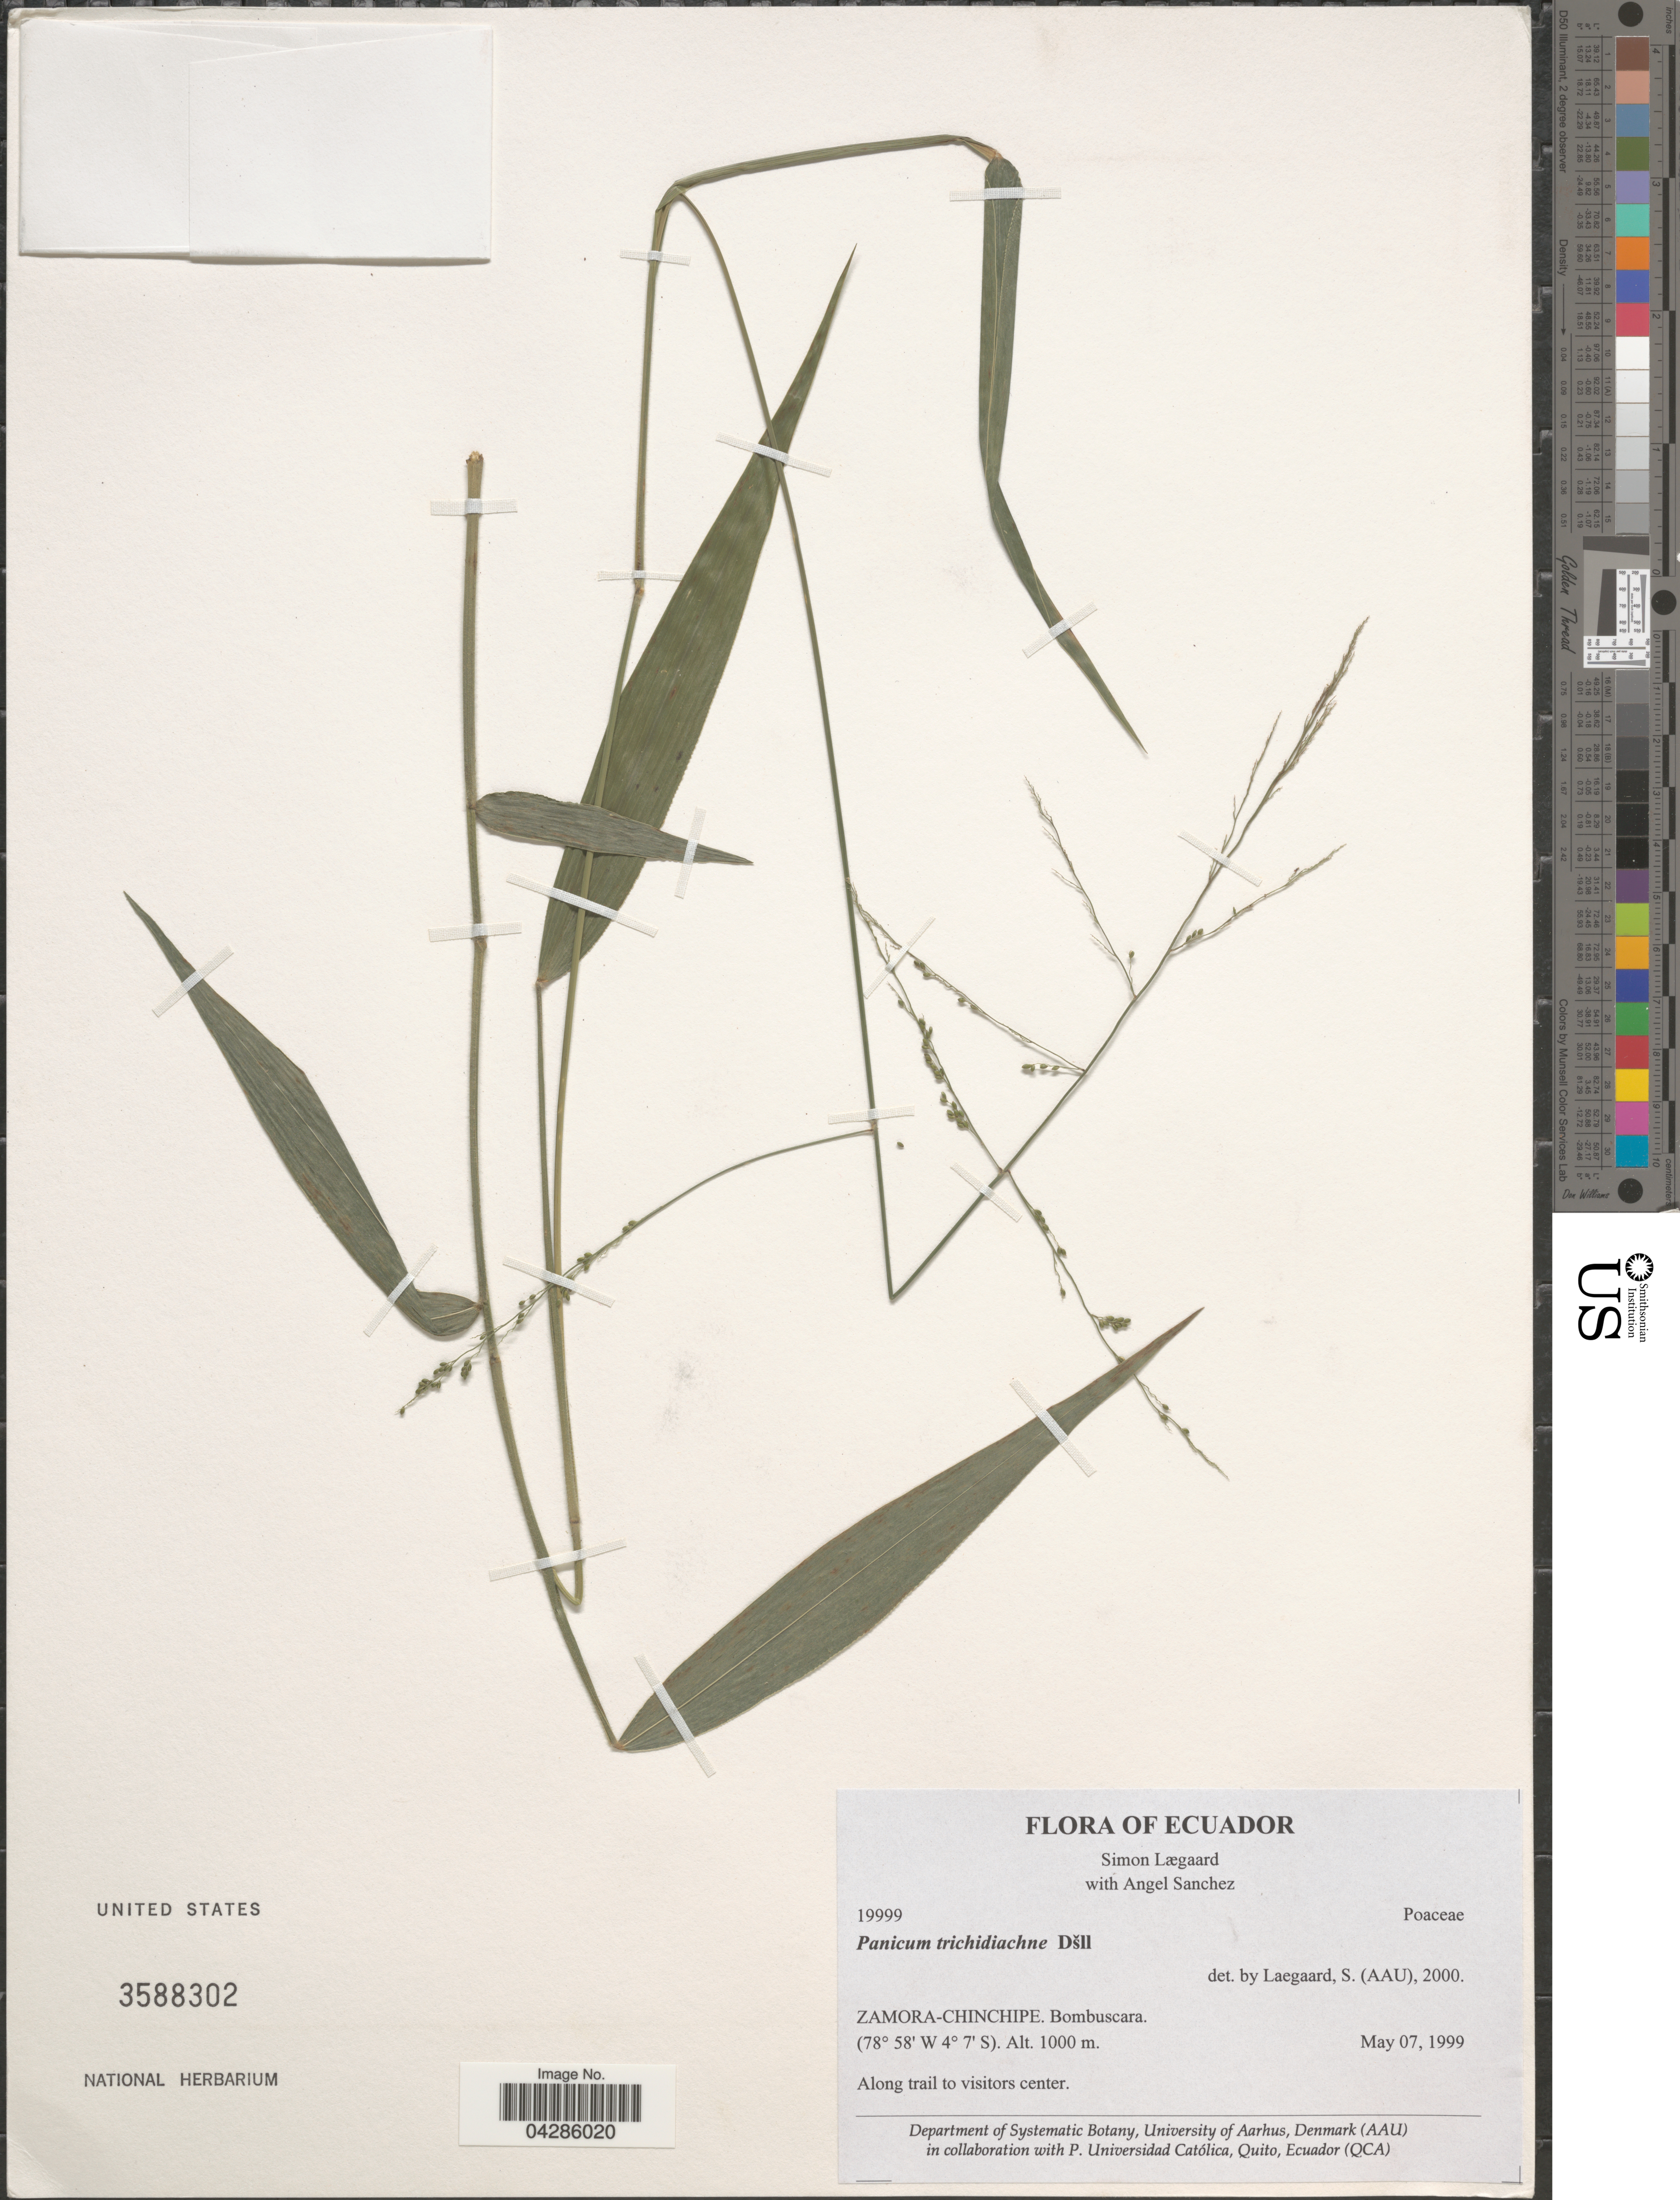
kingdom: Plantae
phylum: Tracheophyta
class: Liliopsida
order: Poales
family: Poaceae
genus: Morronea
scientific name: Morronea trichidiachnis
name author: (Döll) Zuloaga & Scataglini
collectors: S. Lægaard & A. Sanchez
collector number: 19999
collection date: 1999-05-07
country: Ecuador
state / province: Zamora-Chinchipe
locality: Bombuscara. Along trail to visitors center.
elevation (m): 1000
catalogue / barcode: US 3588302